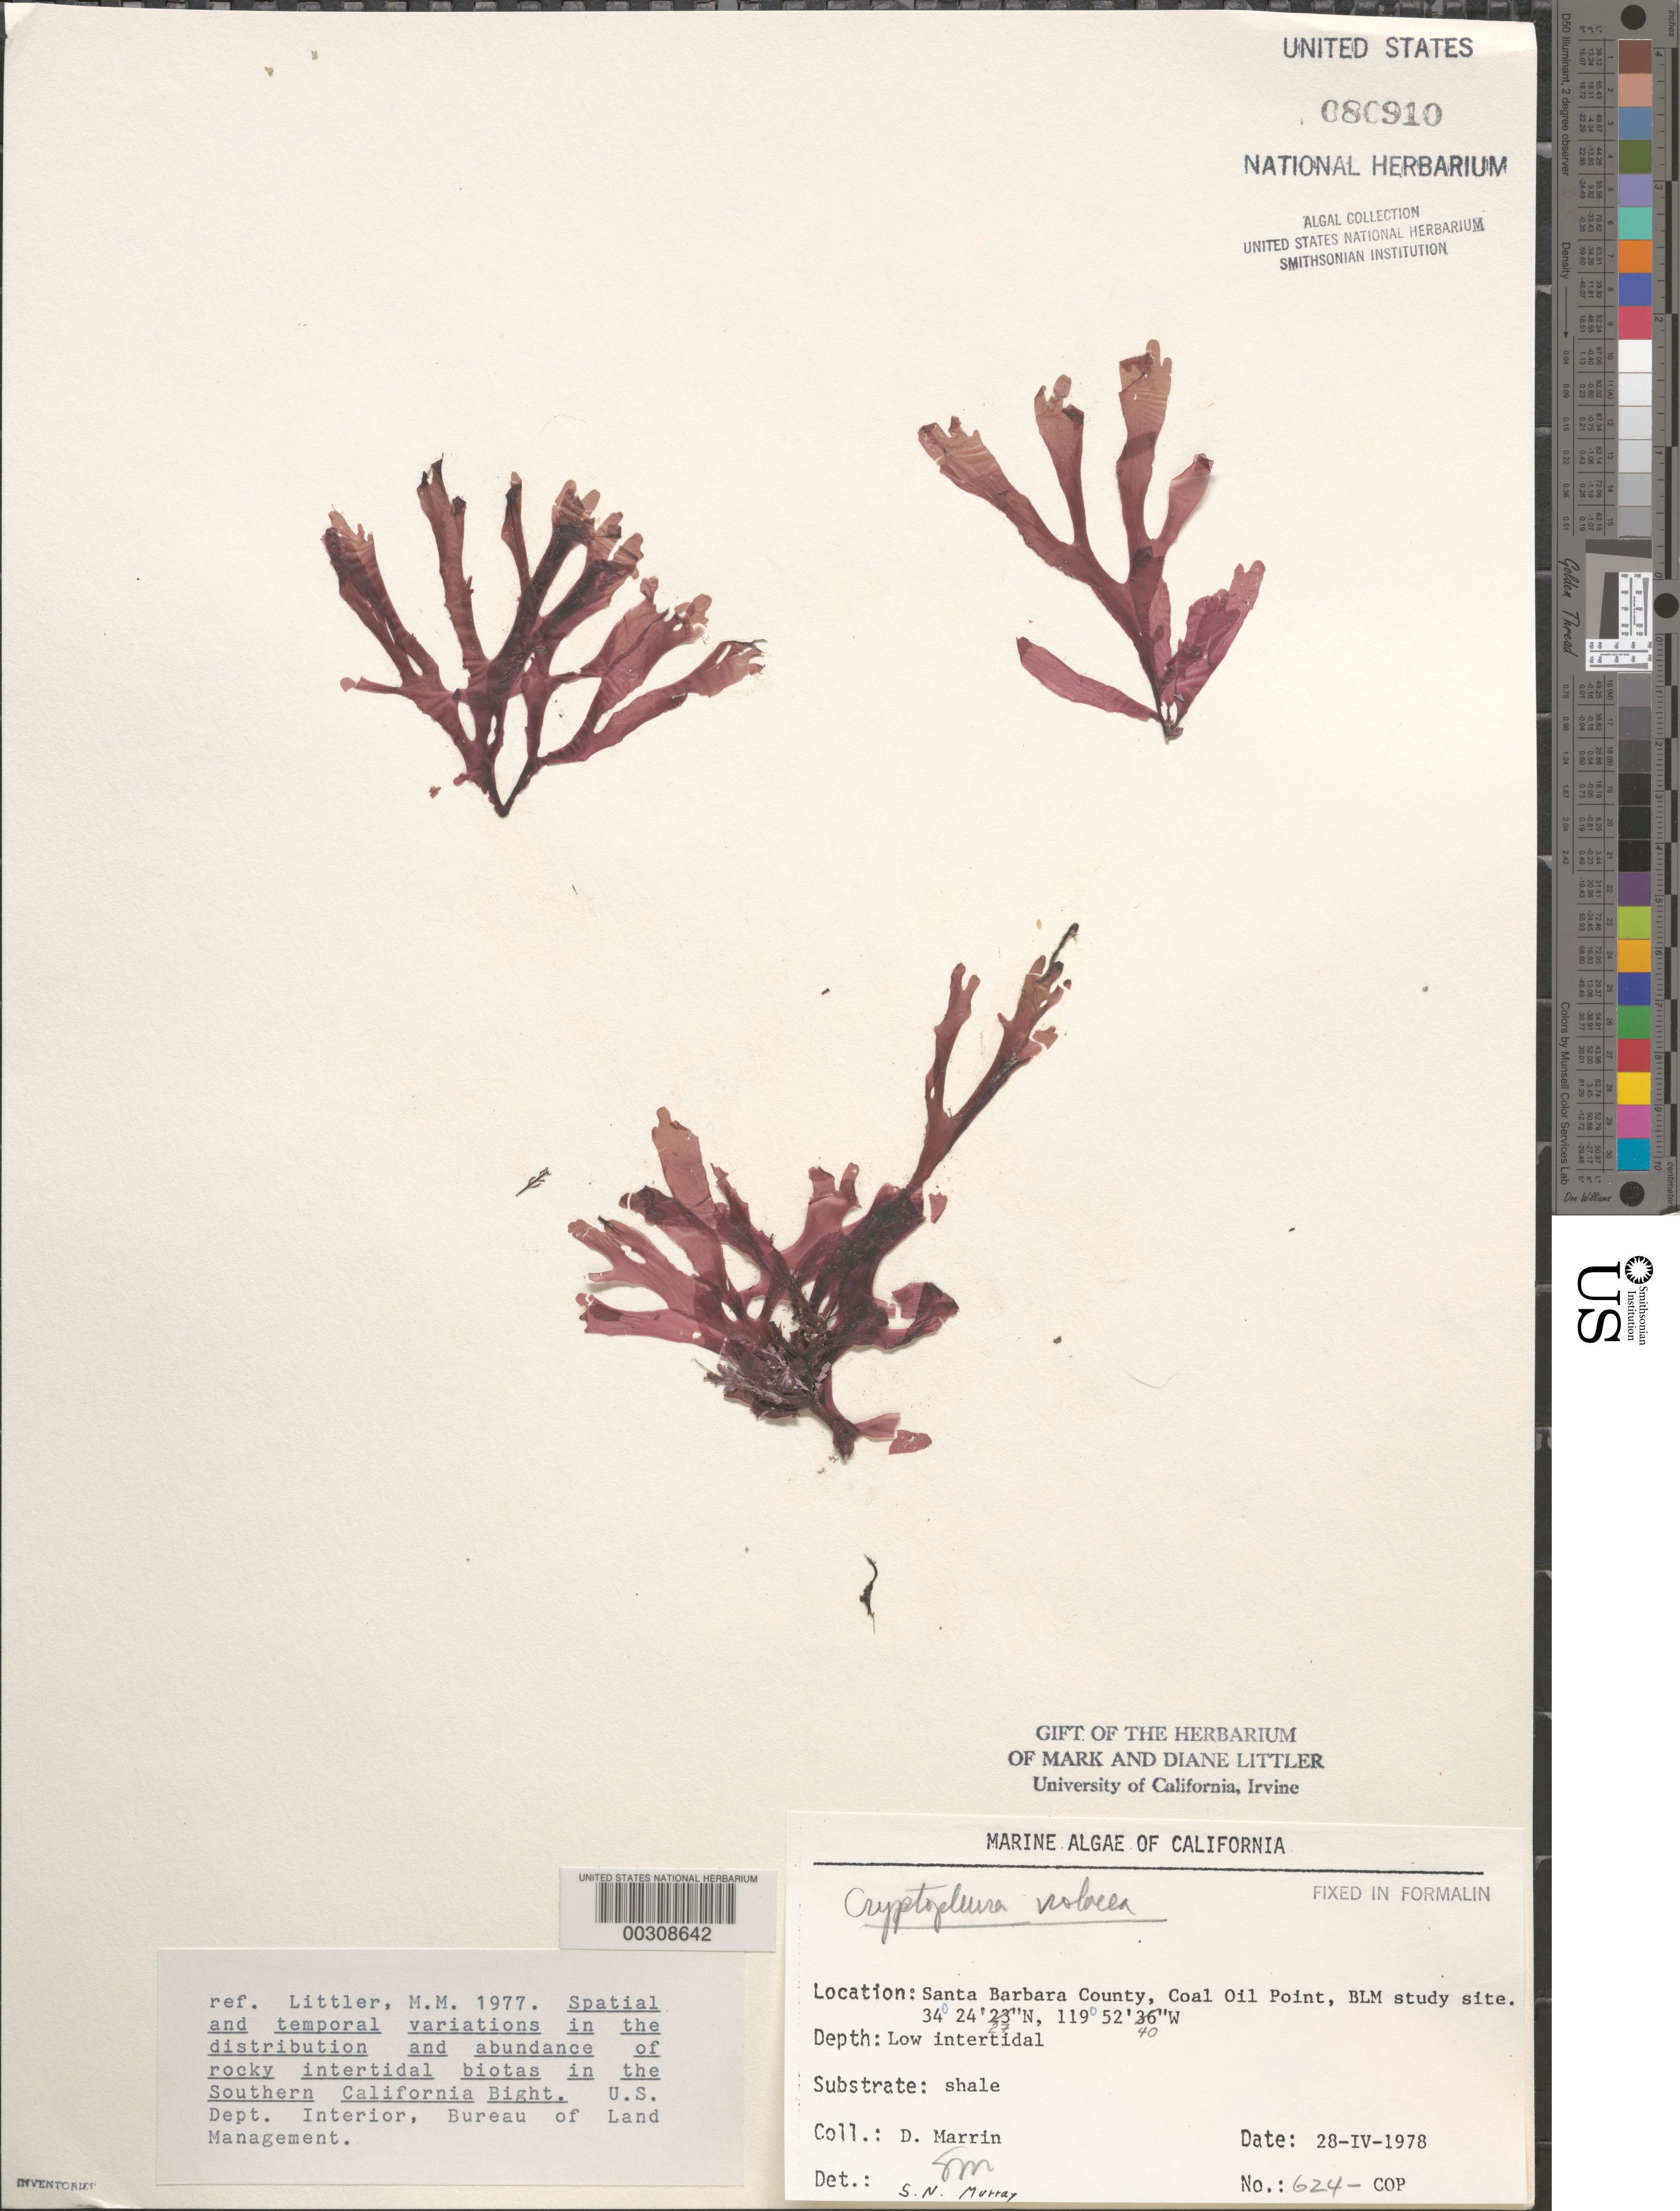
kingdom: Plantae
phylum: Rhodophyta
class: Florideophyceae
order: Ceramiales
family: Delesseriaceae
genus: Cryptopleura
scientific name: Cryptopleura violacea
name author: (J. Ag.) Kylin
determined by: Murray, S. N.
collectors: D. Marrin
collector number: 624-cop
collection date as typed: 28 Apr 1978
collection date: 1978-04-28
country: United States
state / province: California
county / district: Santa Barbara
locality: Coal Oil Point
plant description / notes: BLM-SOCALBIGHT Rocky Intertidal Survey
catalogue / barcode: US 80910